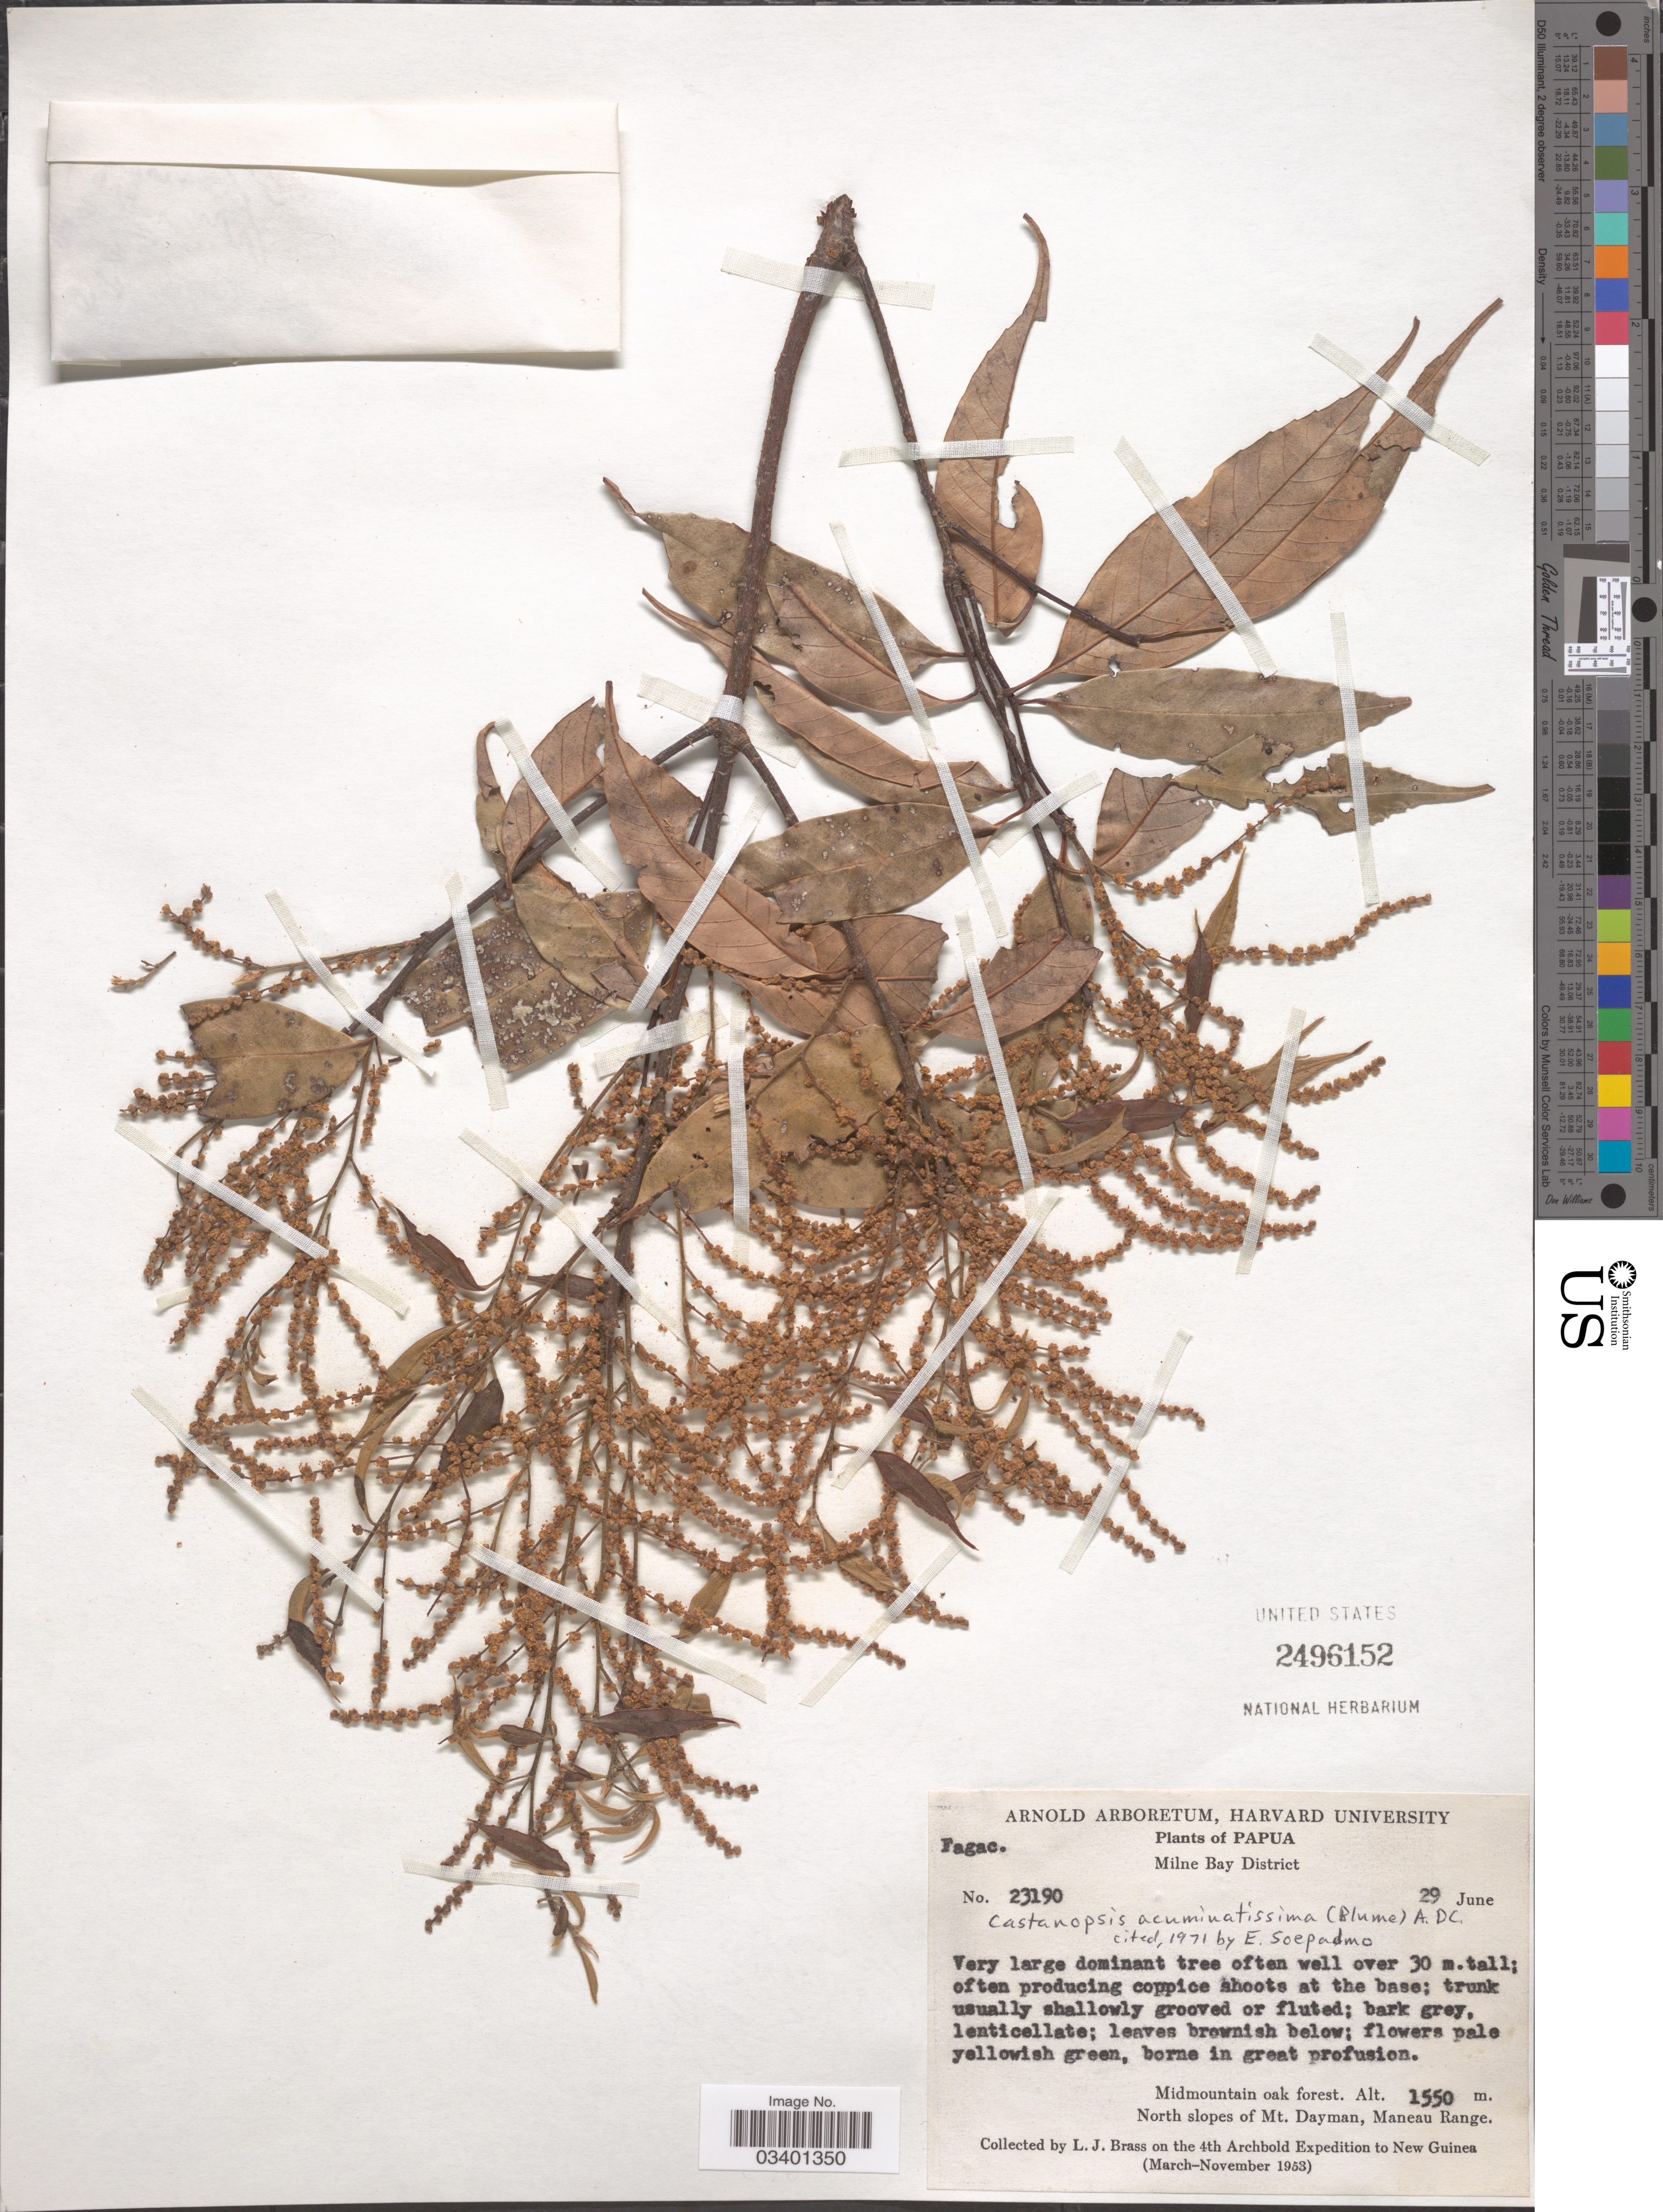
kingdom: Plantae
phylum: Tracheophyta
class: Magnoliopsida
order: Fagales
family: Fagaceae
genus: Castanopsis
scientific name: Castanopsis acuminatissima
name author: (Blume) A. DC.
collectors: L. J. Brass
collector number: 23190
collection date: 1953-06-29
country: Papua New Guinea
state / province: Milne Bay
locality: Papua. Milne Bay District. Midmountain oak forest. North slopes of Mt. Dayman, Maneau Range. New Guinea.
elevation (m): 1550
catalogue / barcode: US 2496152